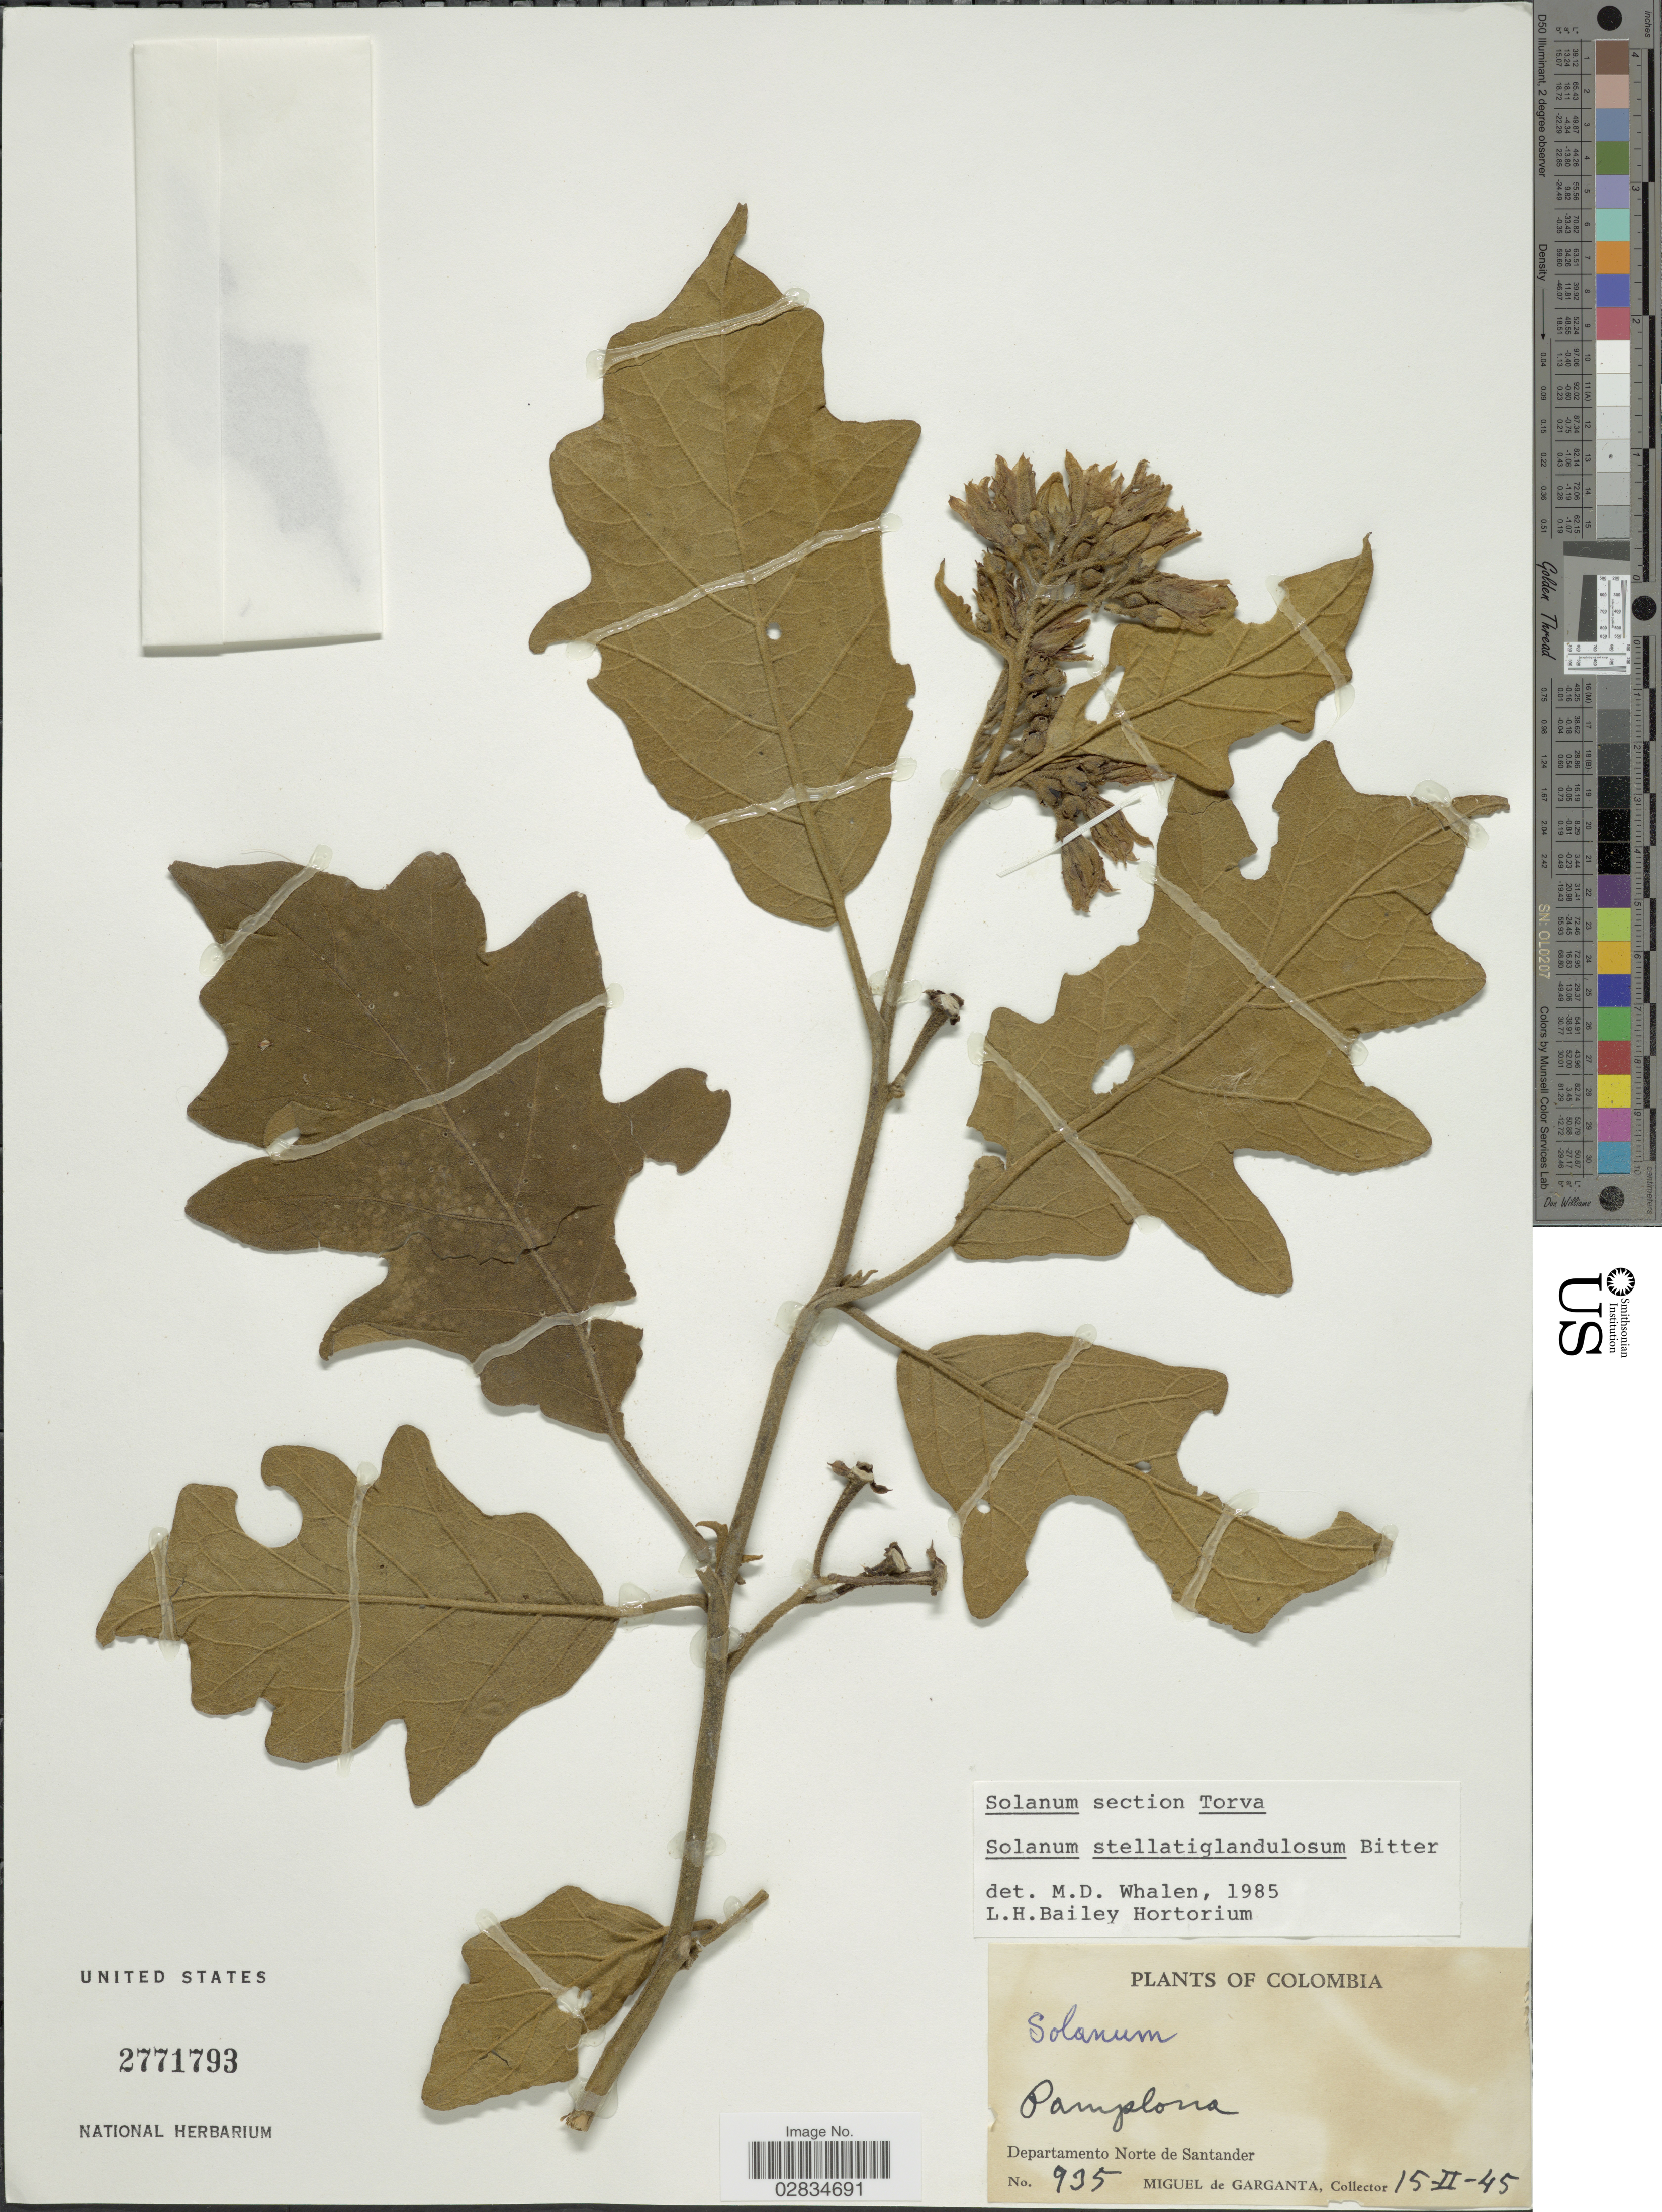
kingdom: Plantae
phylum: Tracheophyta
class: Magnoliopsida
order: Solanales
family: Solanaceae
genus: Solanum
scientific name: Solanum stellatiglandulosum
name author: Bitter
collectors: M. Garganta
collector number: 935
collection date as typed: Transcribed d/m/y: 15/2/45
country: Colombia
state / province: Norte de Santander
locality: Pamplona, Departamento Norte de Santander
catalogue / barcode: US 2771793